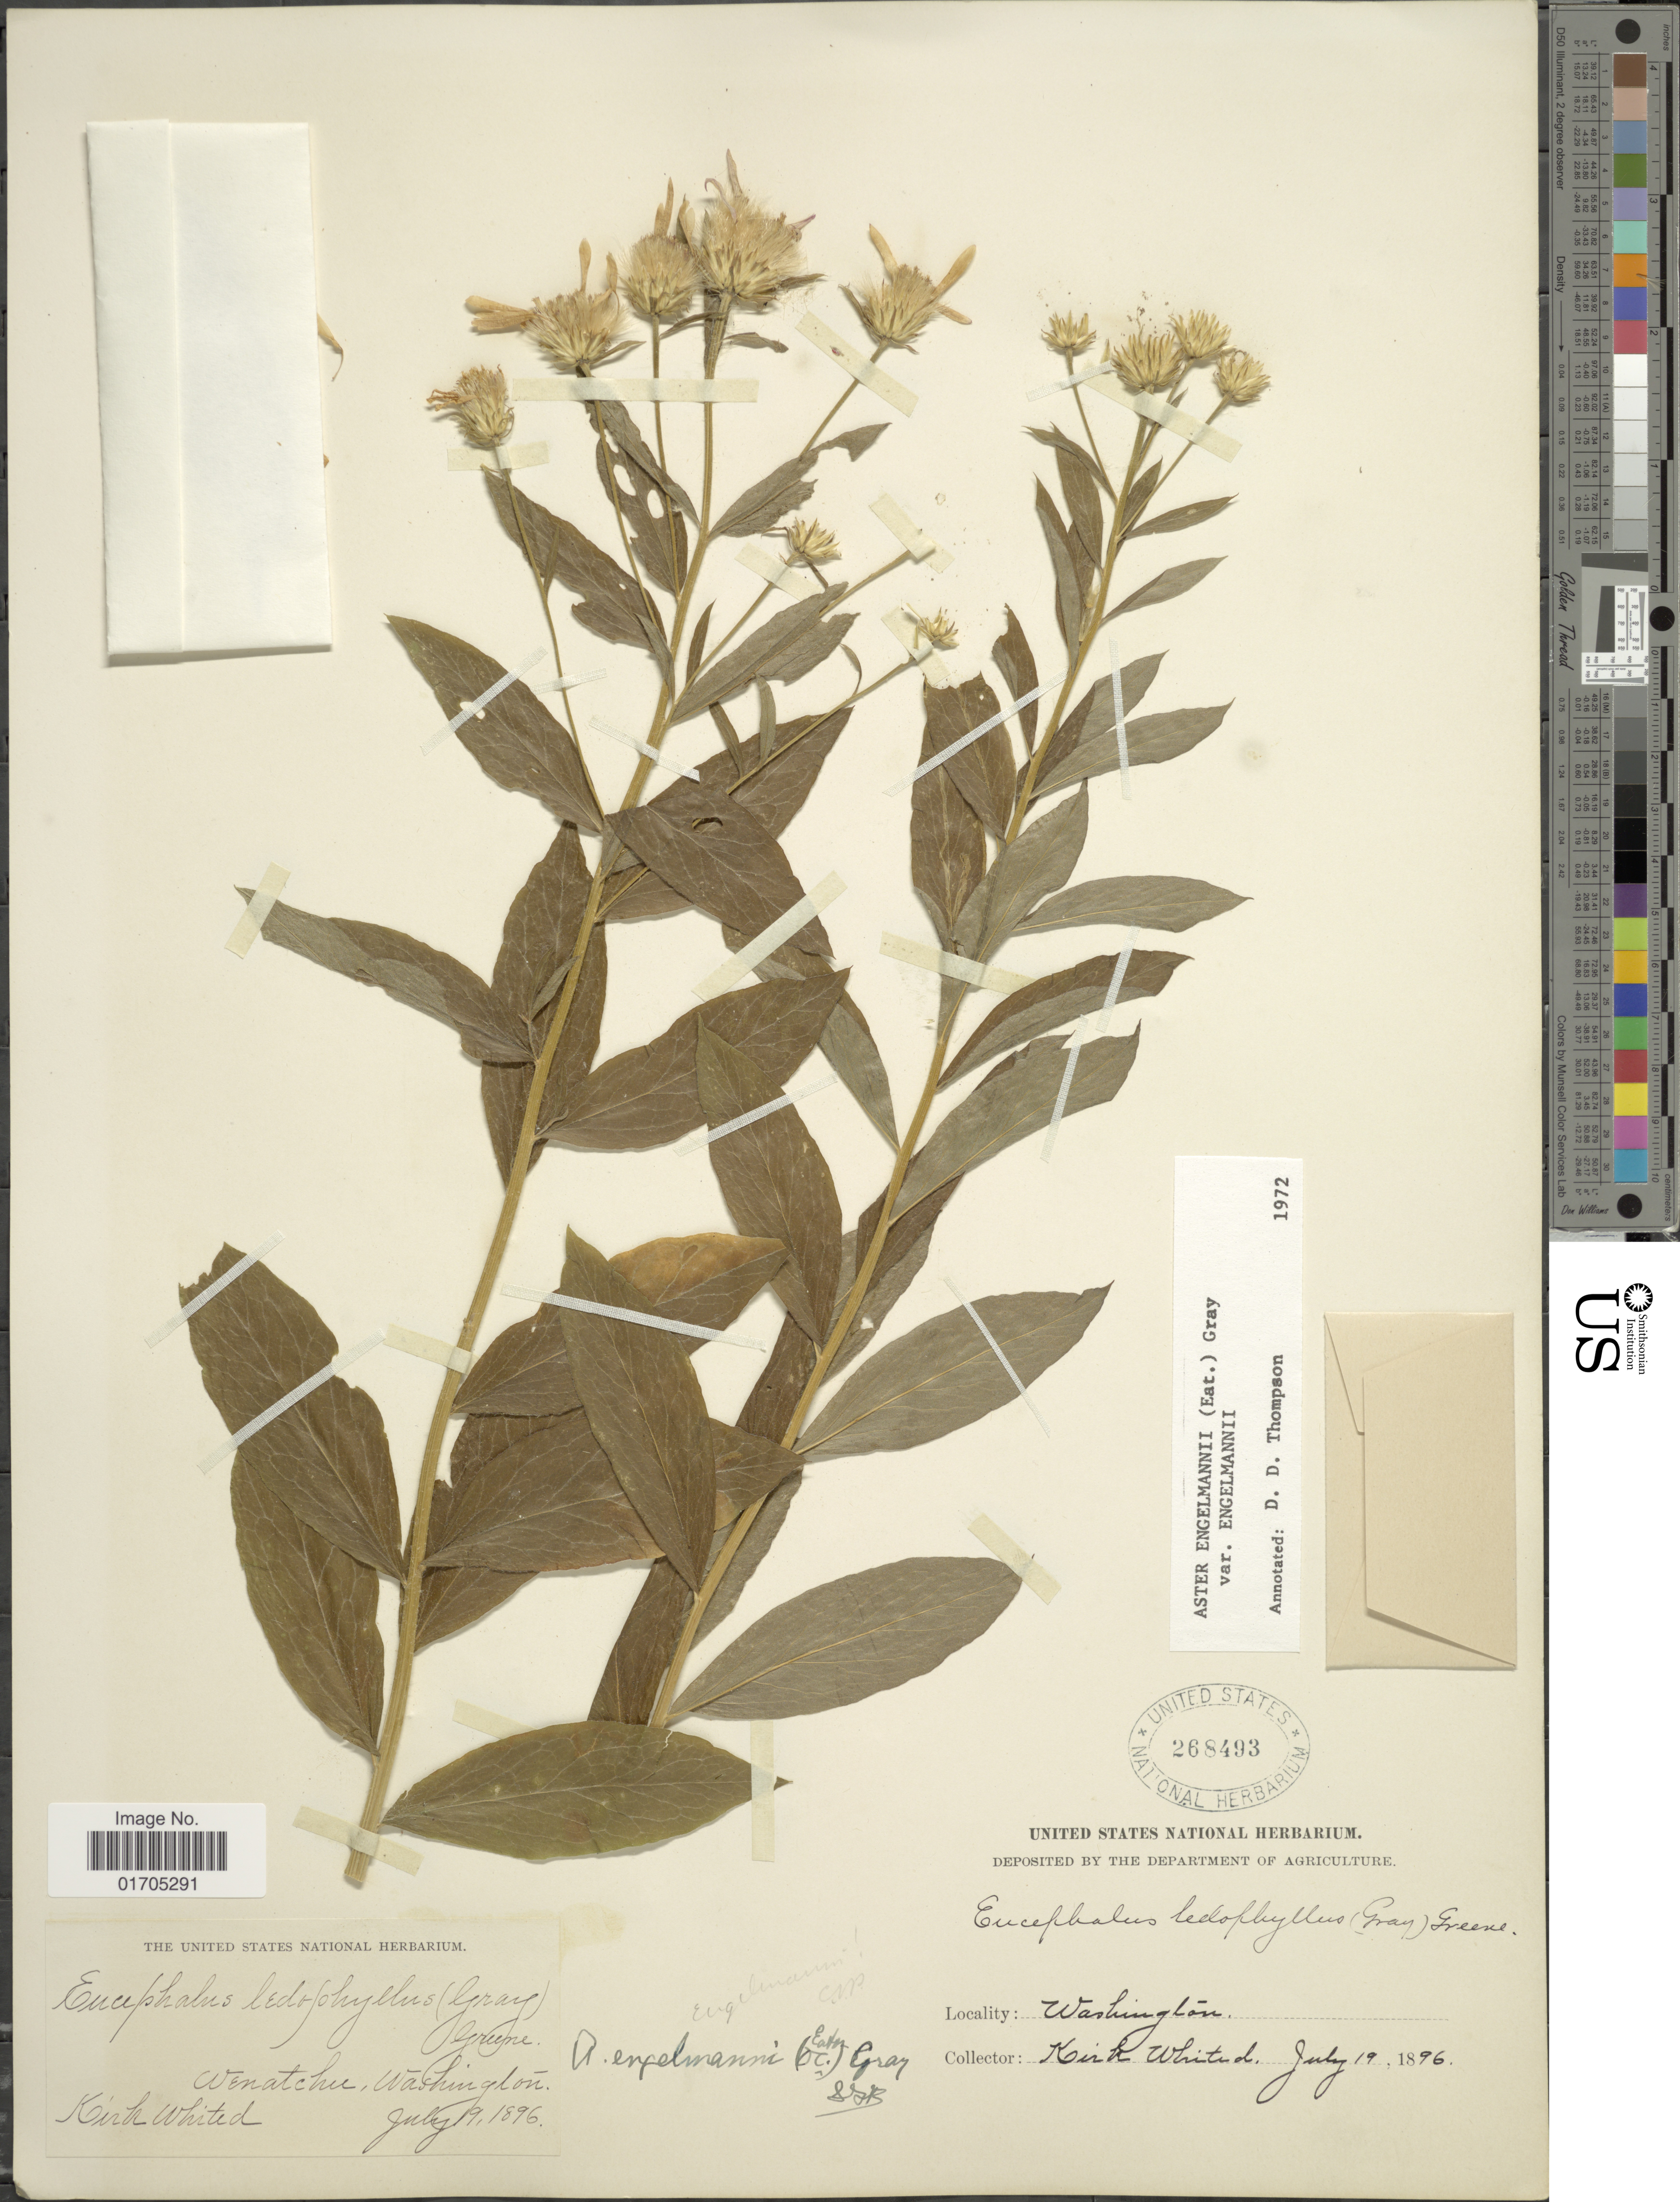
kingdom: Plantae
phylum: Tracheophyta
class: Magnoliopsida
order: Asterales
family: Asteraceae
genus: Eucephalus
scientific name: Eucephalus engelmannii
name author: (D.C. Eaton) Greene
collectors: K. Whited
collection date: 1896-07-19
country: United States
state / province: Washington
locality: Wenatchu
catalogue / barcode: US 268493